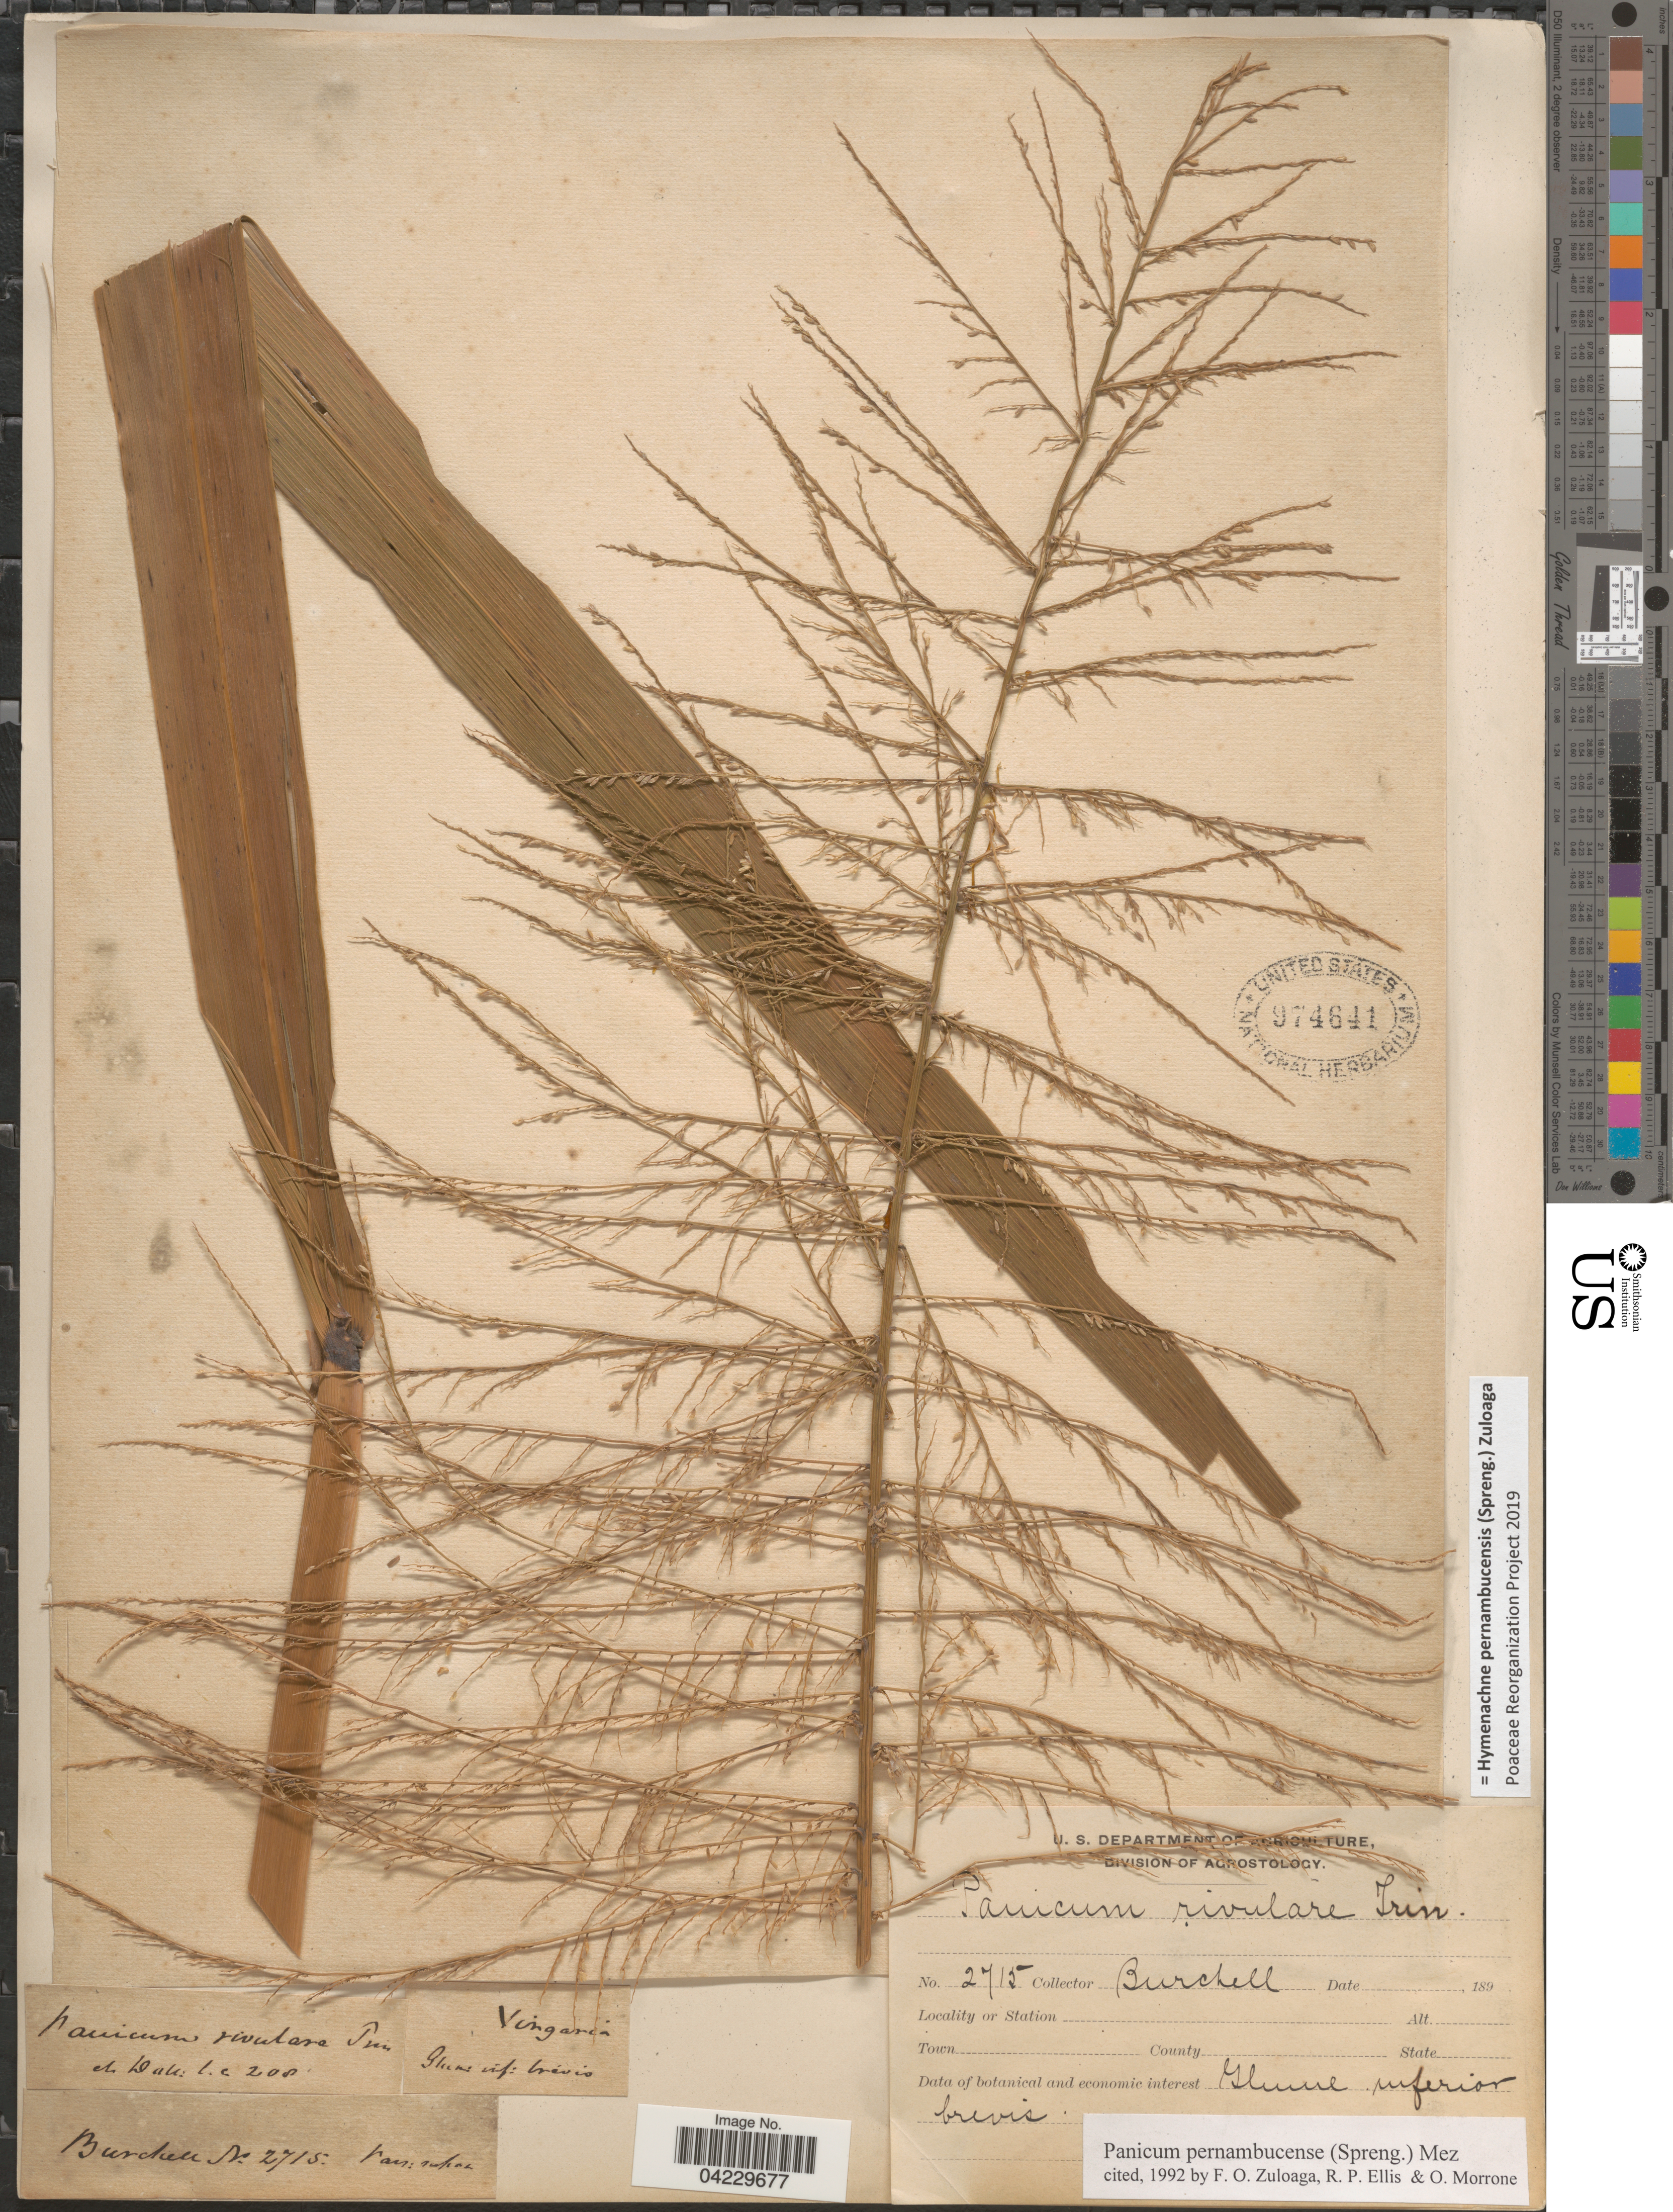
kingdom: Plantae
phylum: Tracheophyta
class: Liliopsida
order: Poales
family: Poaceae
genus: Hymenachne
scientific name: Hymenachne pernambucensis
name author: (Spreng.) Zuloaga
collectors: W. J. Burchell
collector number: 2715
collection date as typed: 189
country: Brazil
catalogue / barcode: US 974641